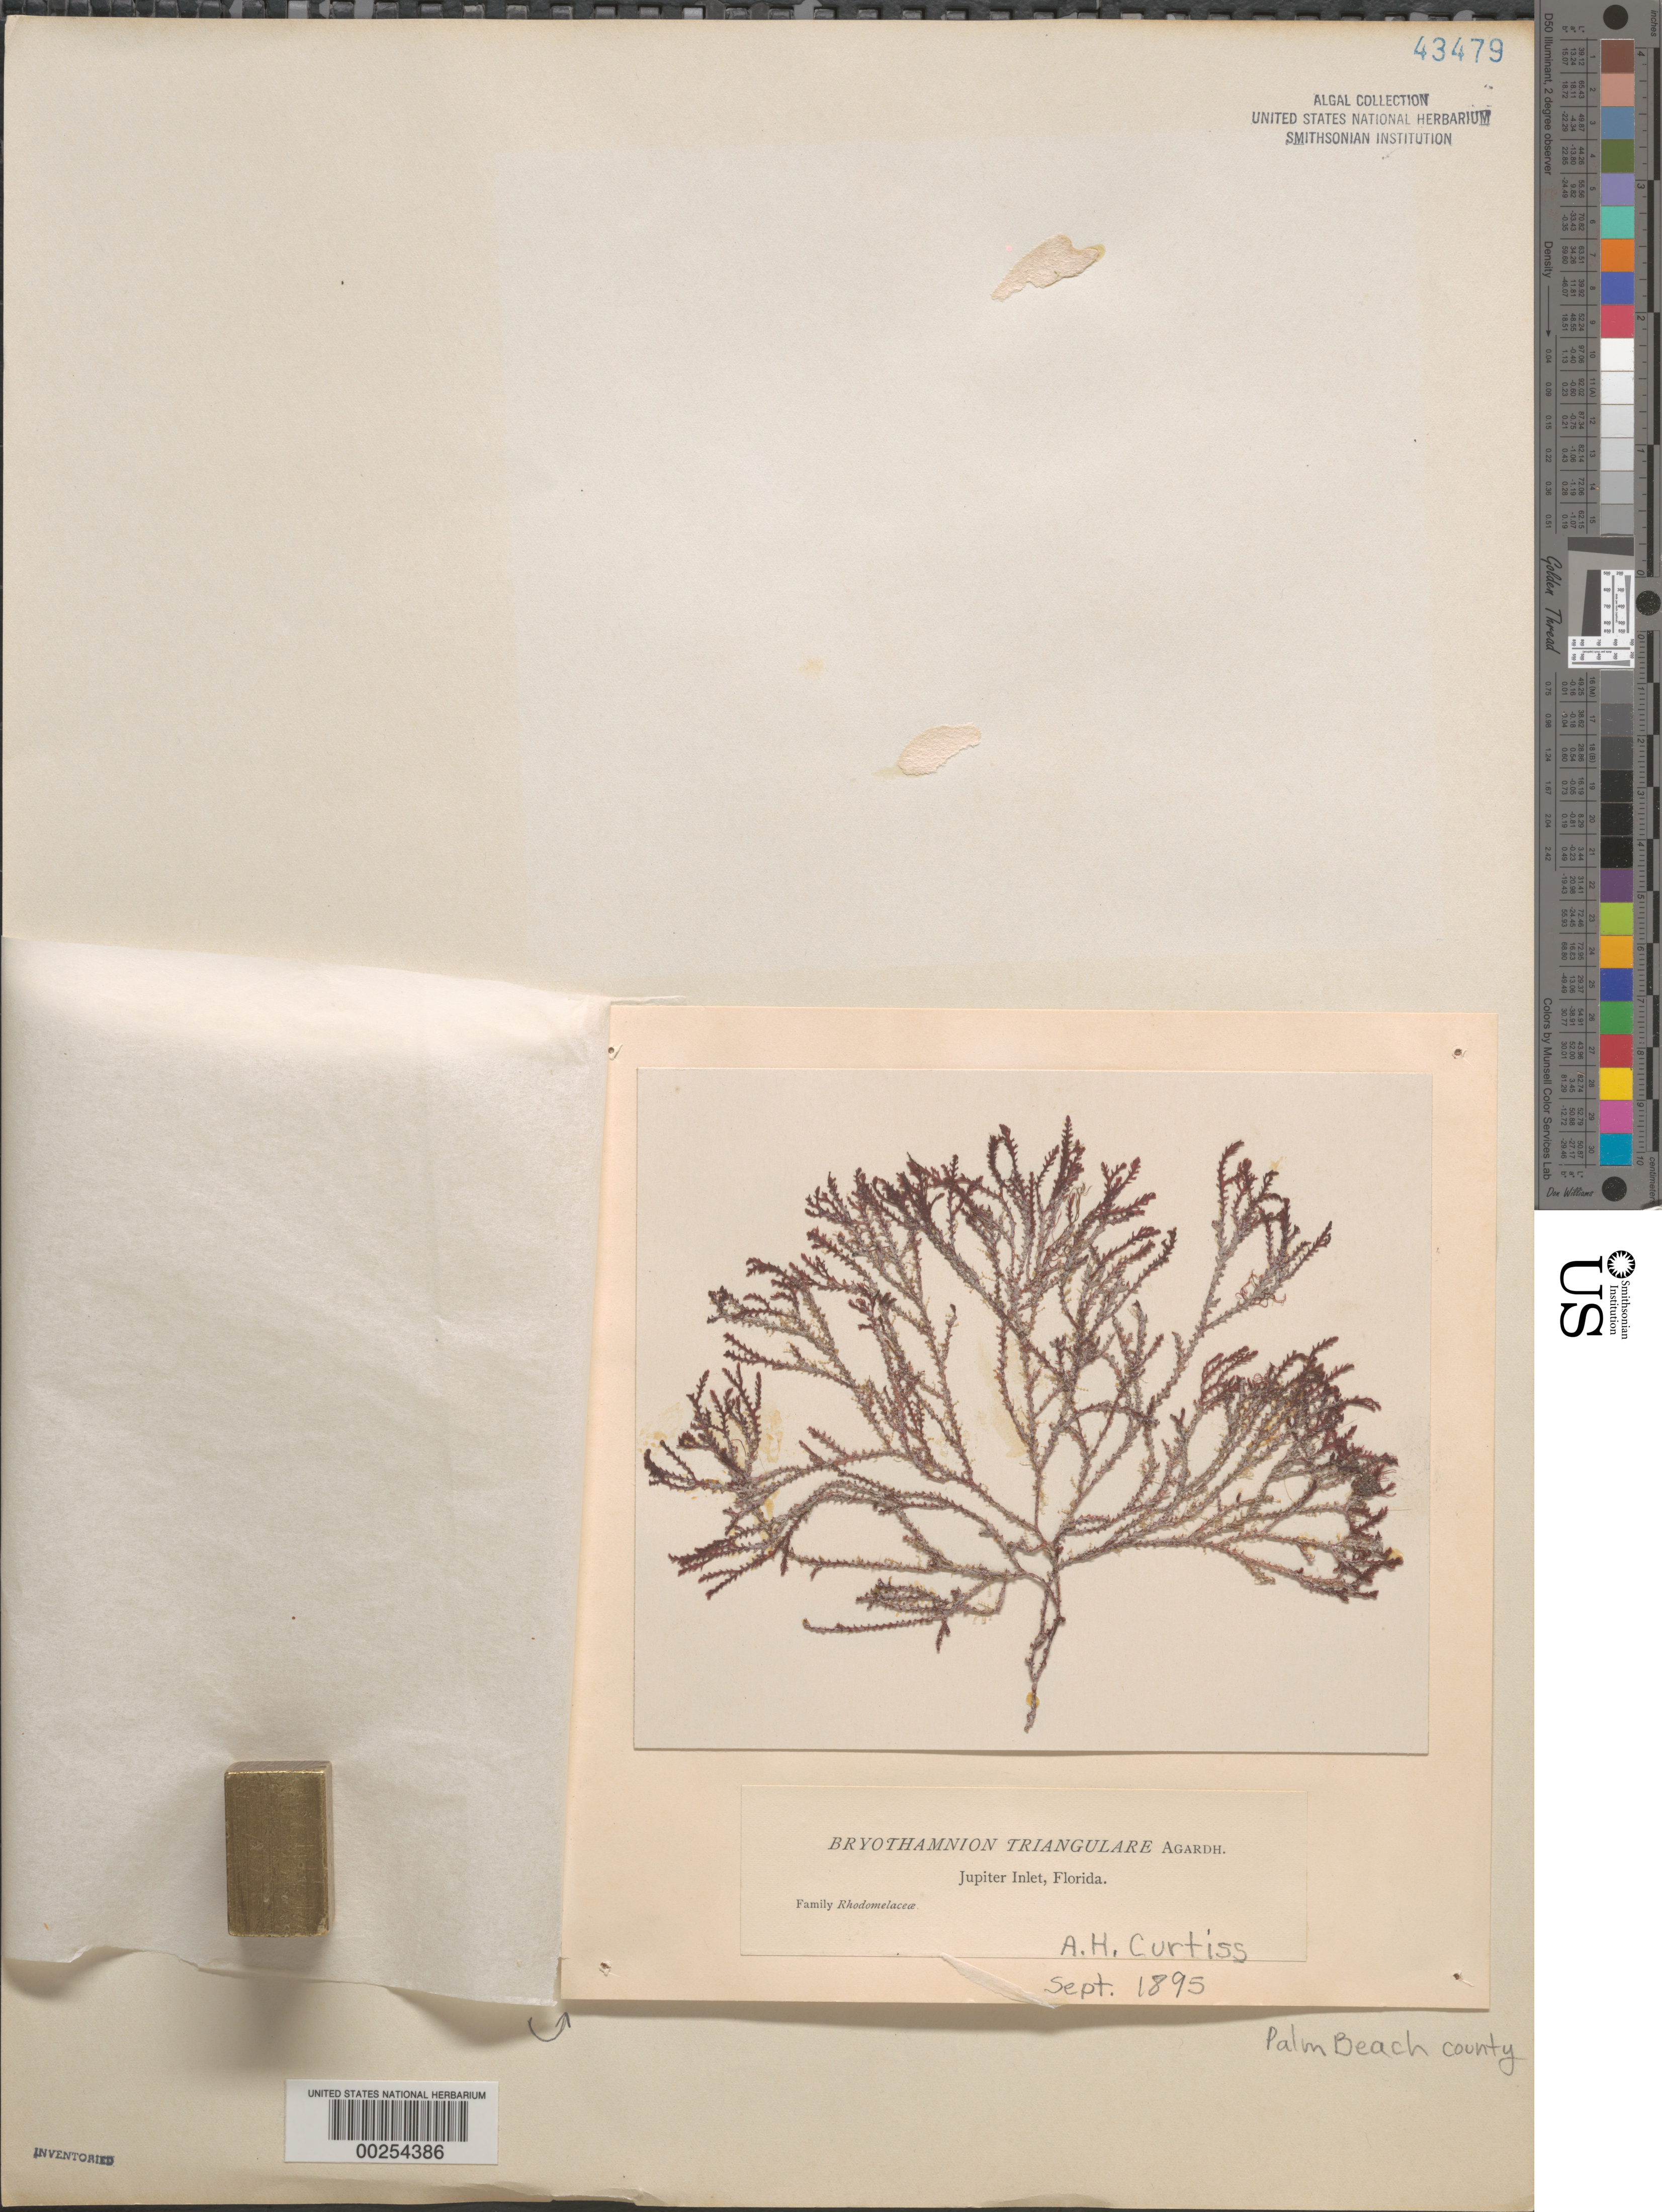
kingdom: Plantae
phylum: Rhodophyta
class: Florideophyceae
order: Ceramiales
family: Rhodomelaceae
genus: Alsidium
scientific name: Alsidium triquetrum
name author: (S.G. Gmel.) Trevis.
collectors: A. H. Curtiss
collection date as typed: Sep 1895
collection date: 1895-09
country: United States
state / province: Florida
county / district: Palm Beach County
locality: Jupiter Inlet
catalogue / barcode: US 43479